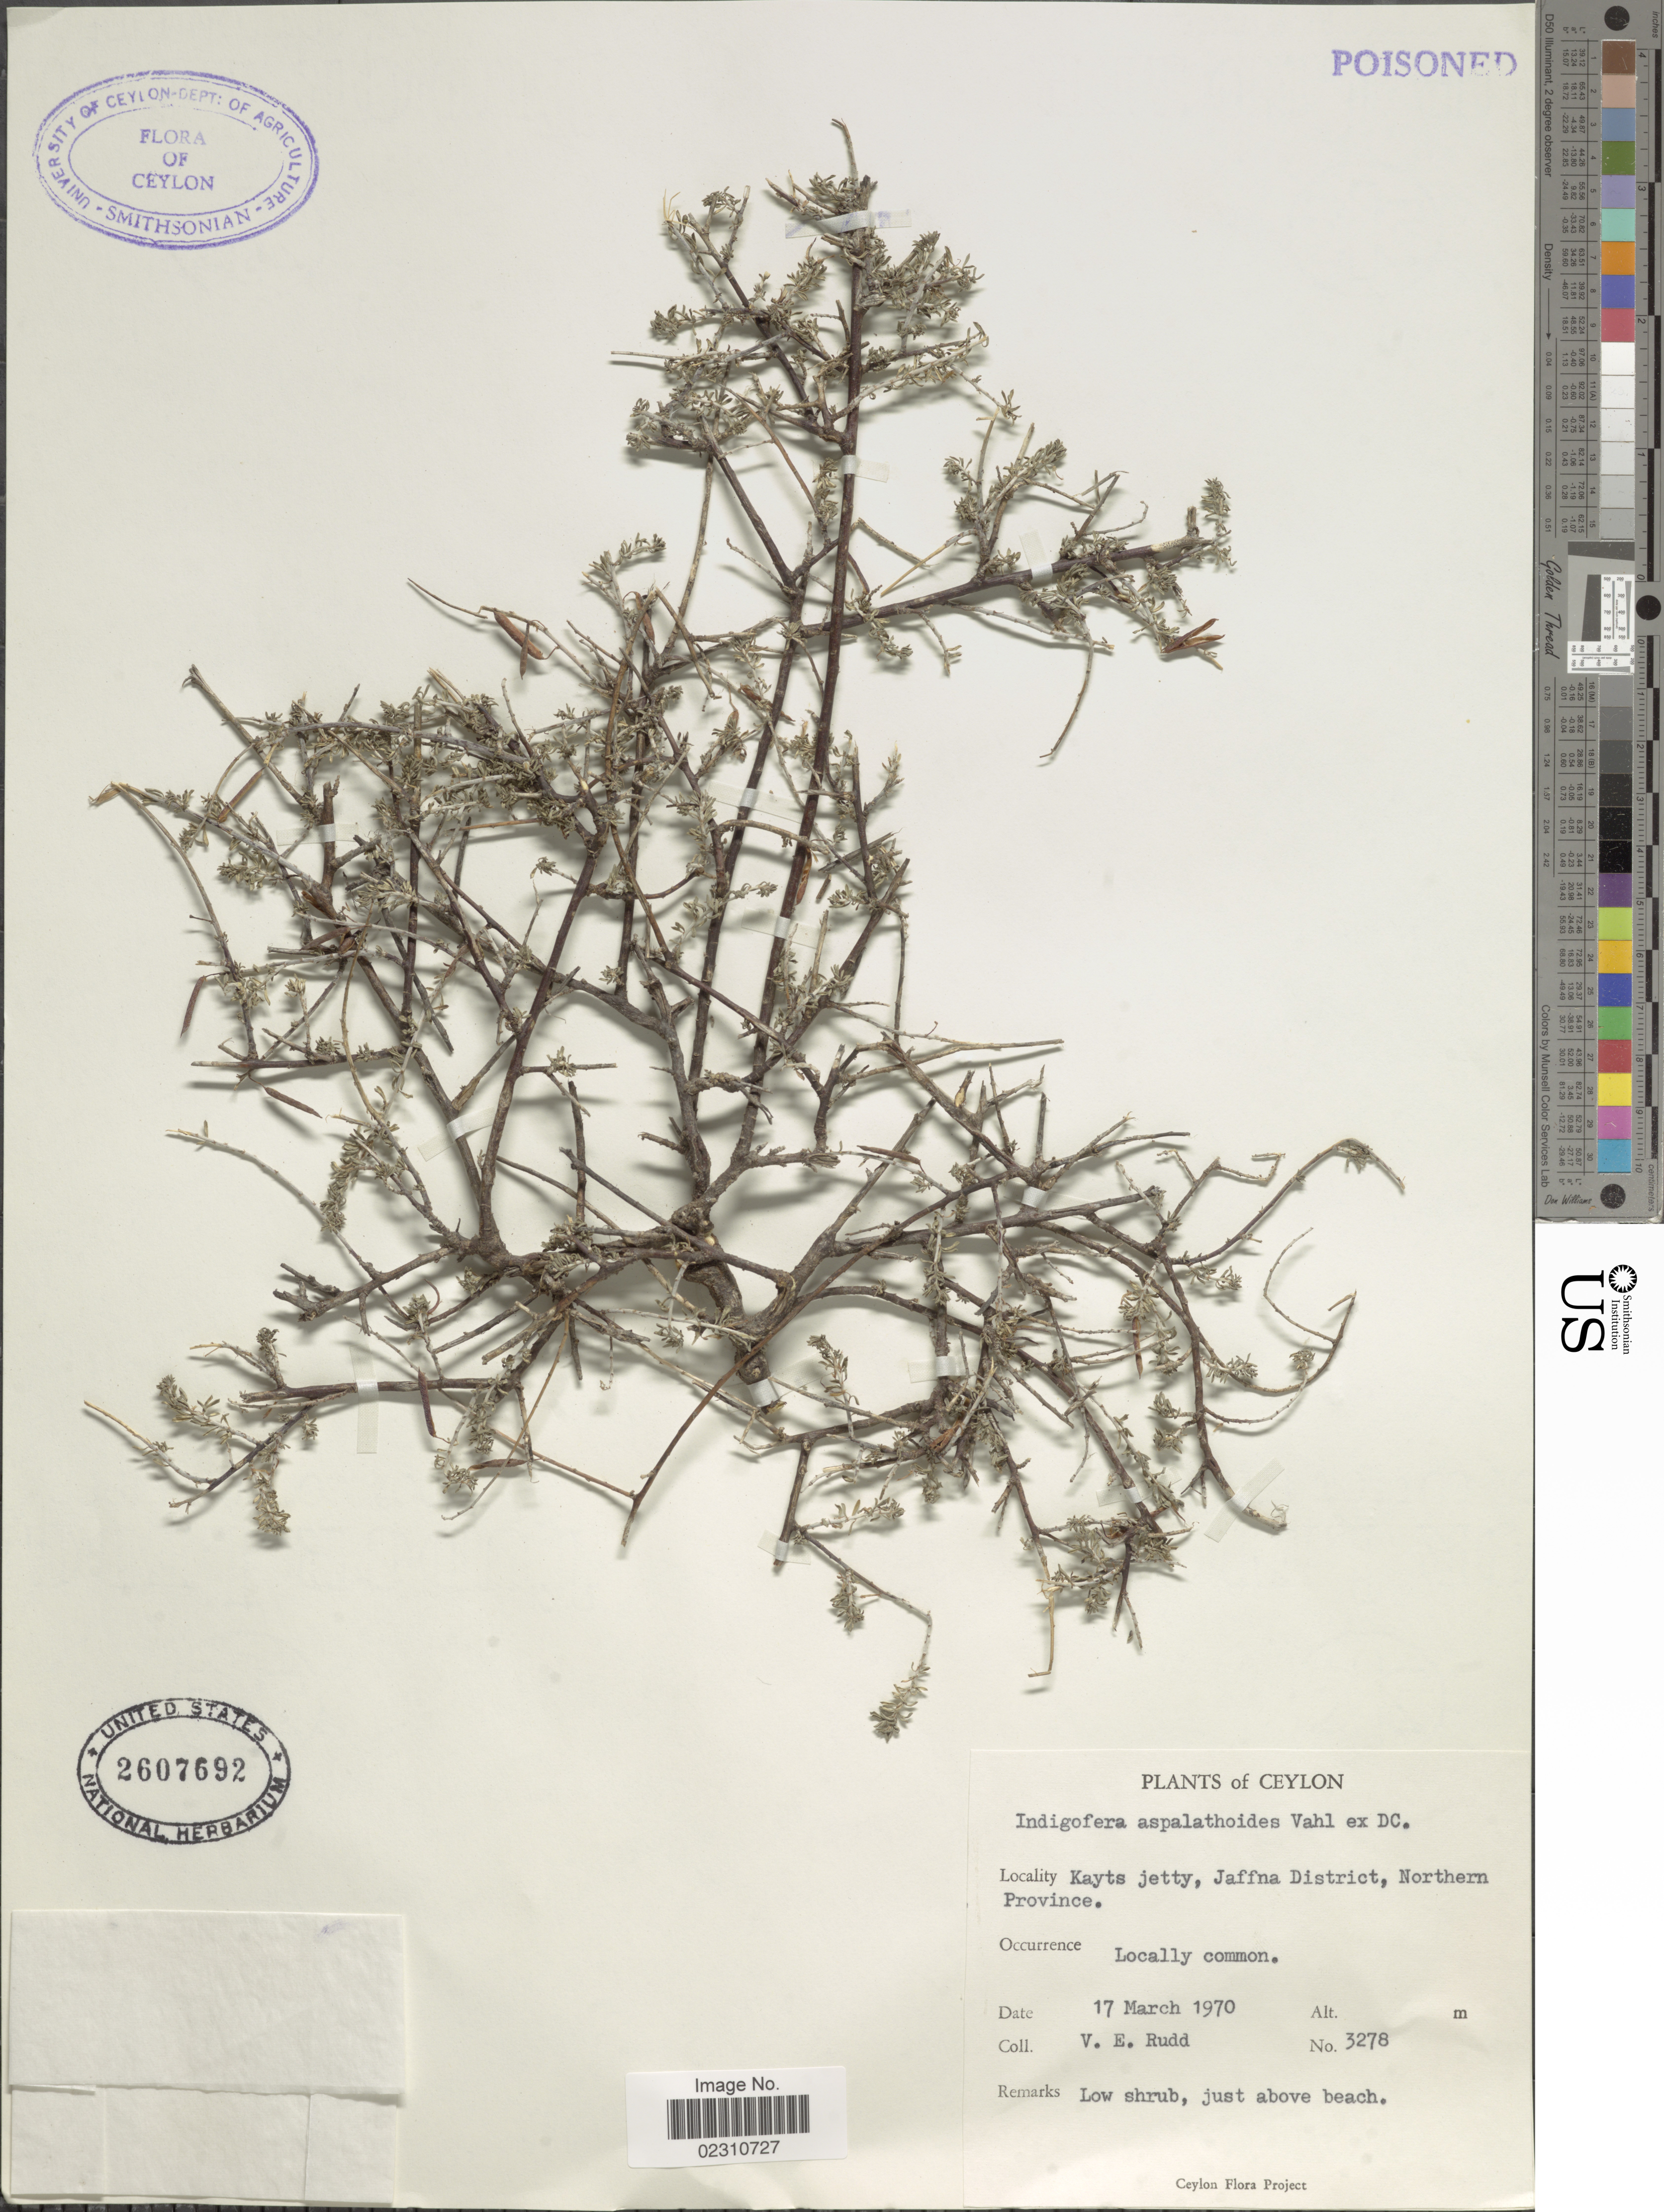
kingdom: Plantae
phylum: Tracheophyta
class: Magnoliopsida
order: Fabales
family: Fabaceae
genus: Indigofera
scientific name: Indigofera aspalathoides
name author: DC.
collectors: V. E. Rudd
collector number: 3278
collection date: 1970-03-17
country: Sri Lanka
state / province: Northern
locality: Kayts jetty, Jaffina District, Northern Province.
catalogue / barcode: US 2607692